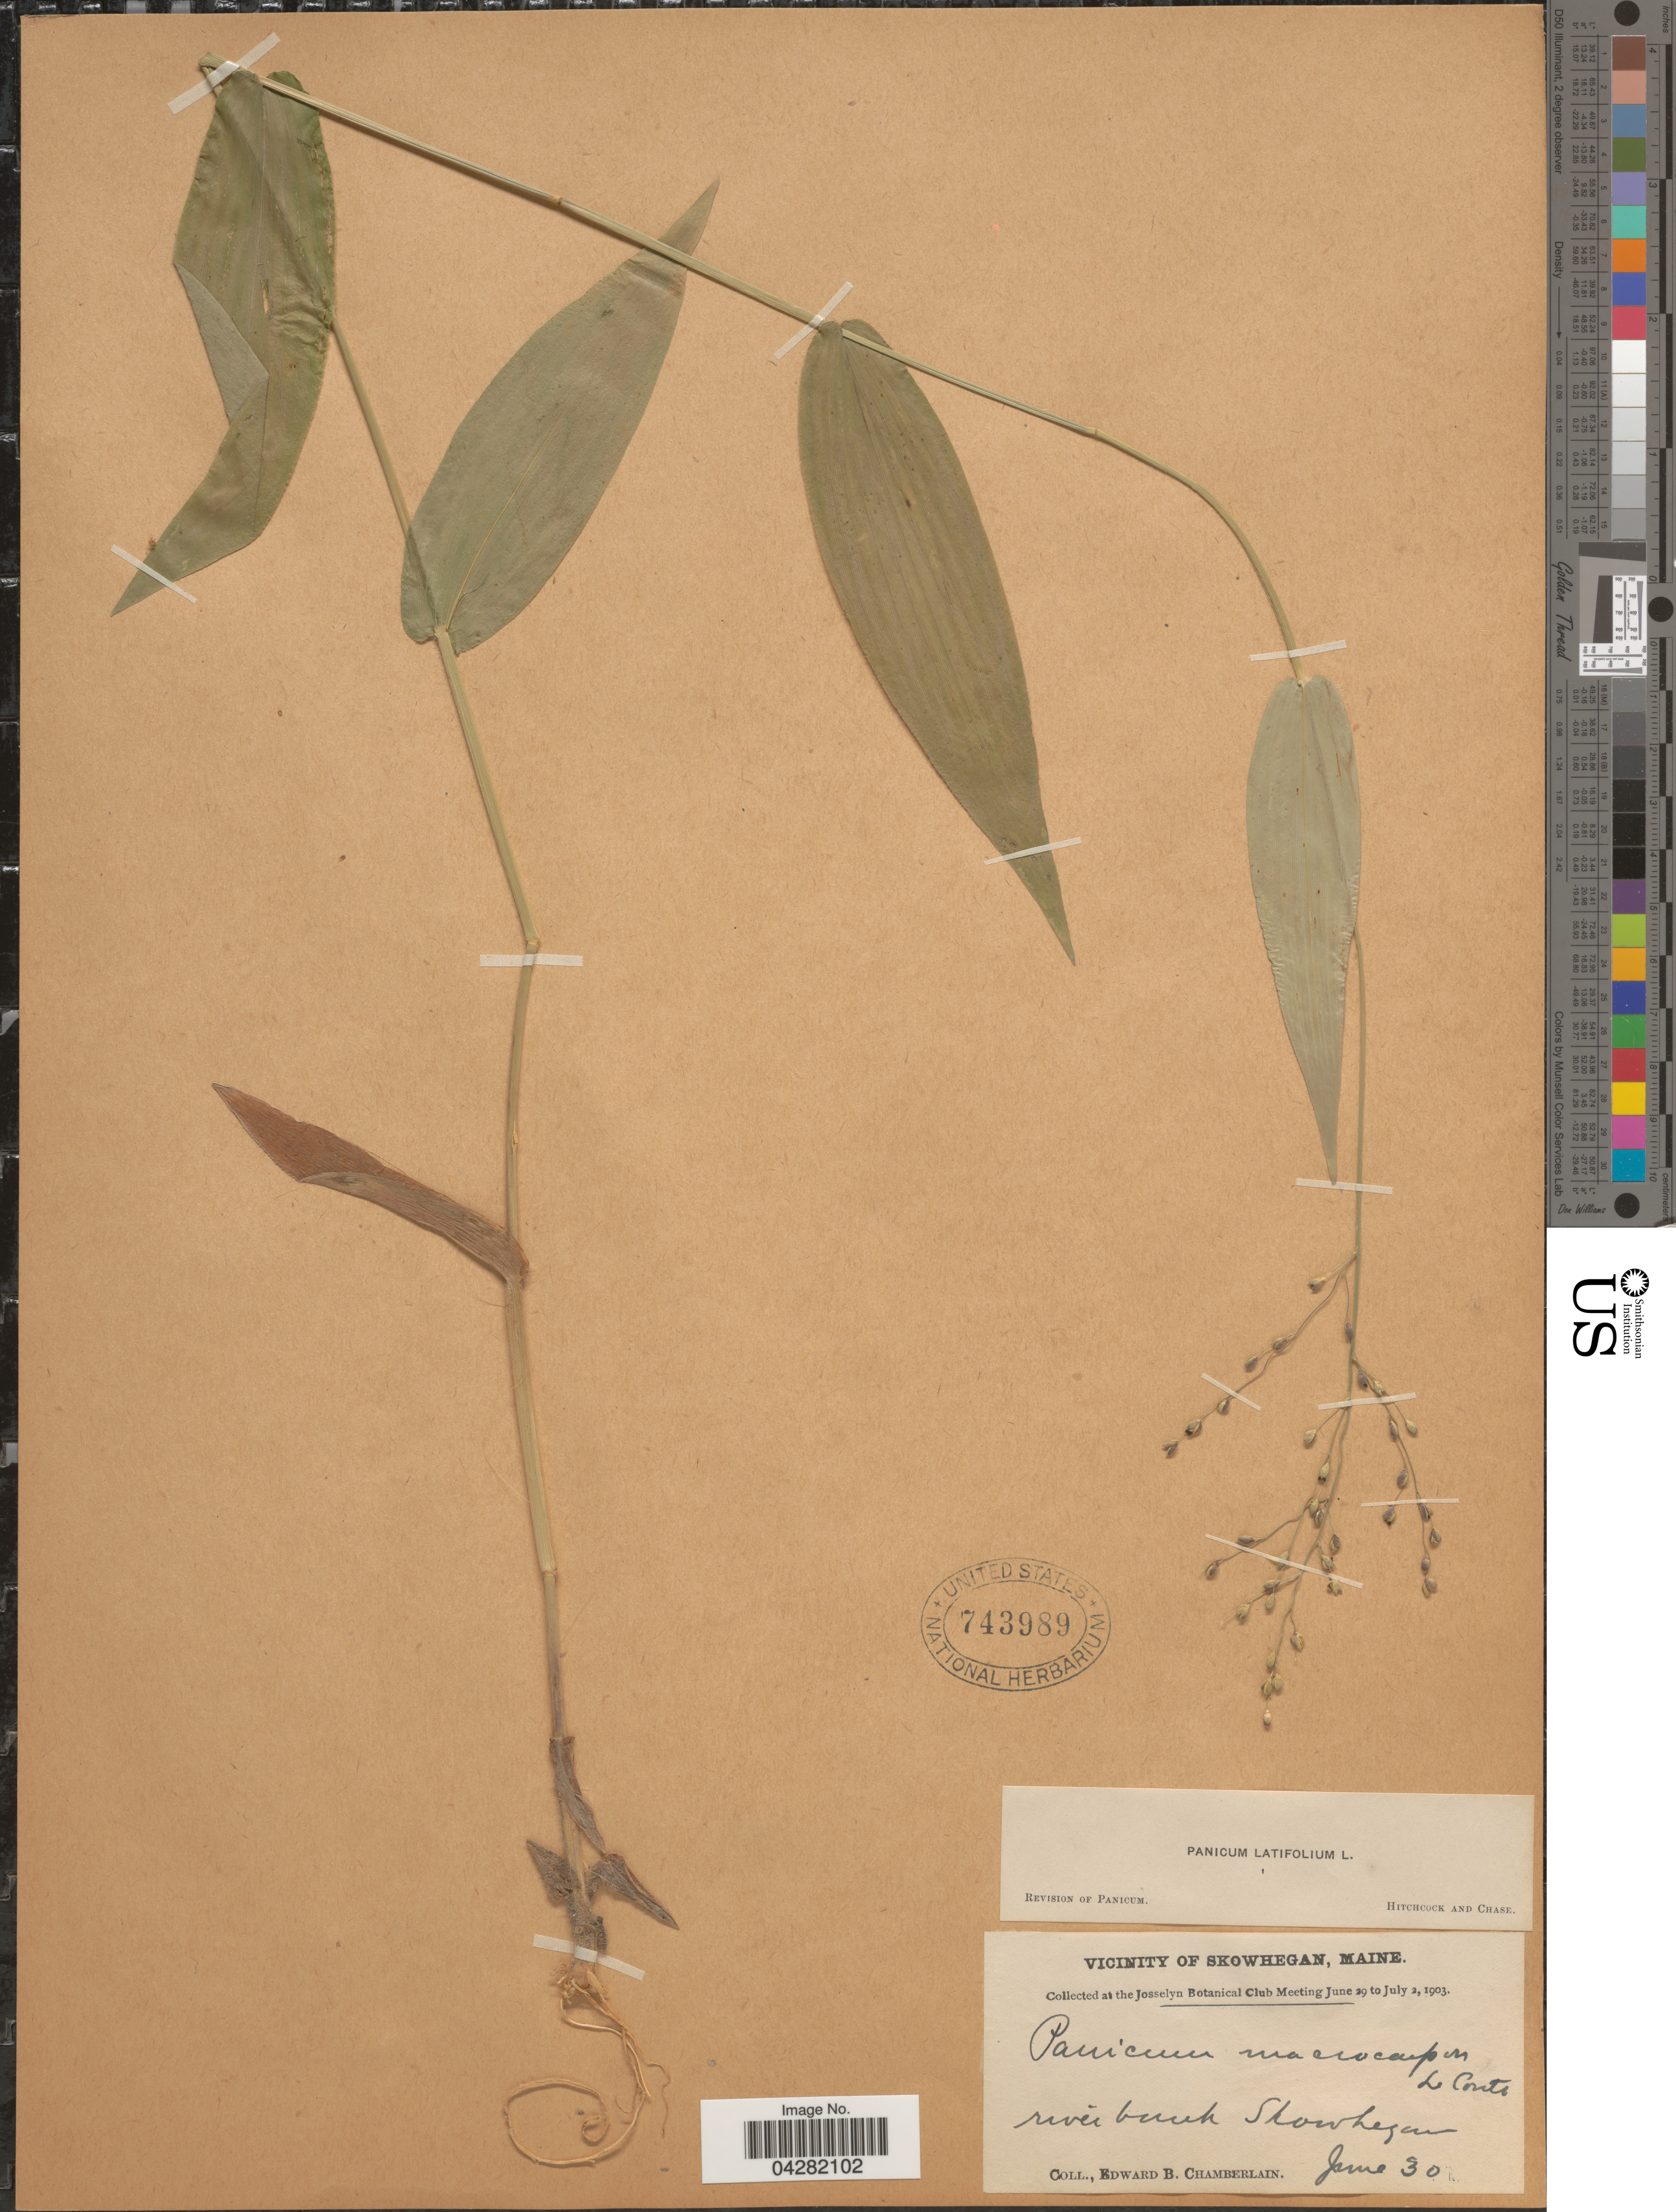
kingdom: Plantae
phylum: Tracheophyta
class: Liliopsida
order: Poales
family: Poaceae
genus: Dichanthelium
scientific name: Dichanthelium latifolium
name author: (L.) Harvill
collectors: E. Chamberlain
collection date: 1903-06-30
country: United States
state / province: Maine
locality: Vicinity of Skowhegan. At the Josselyn Botanical Club Meeting. River bank Skowhegan.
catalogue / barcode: US 743989